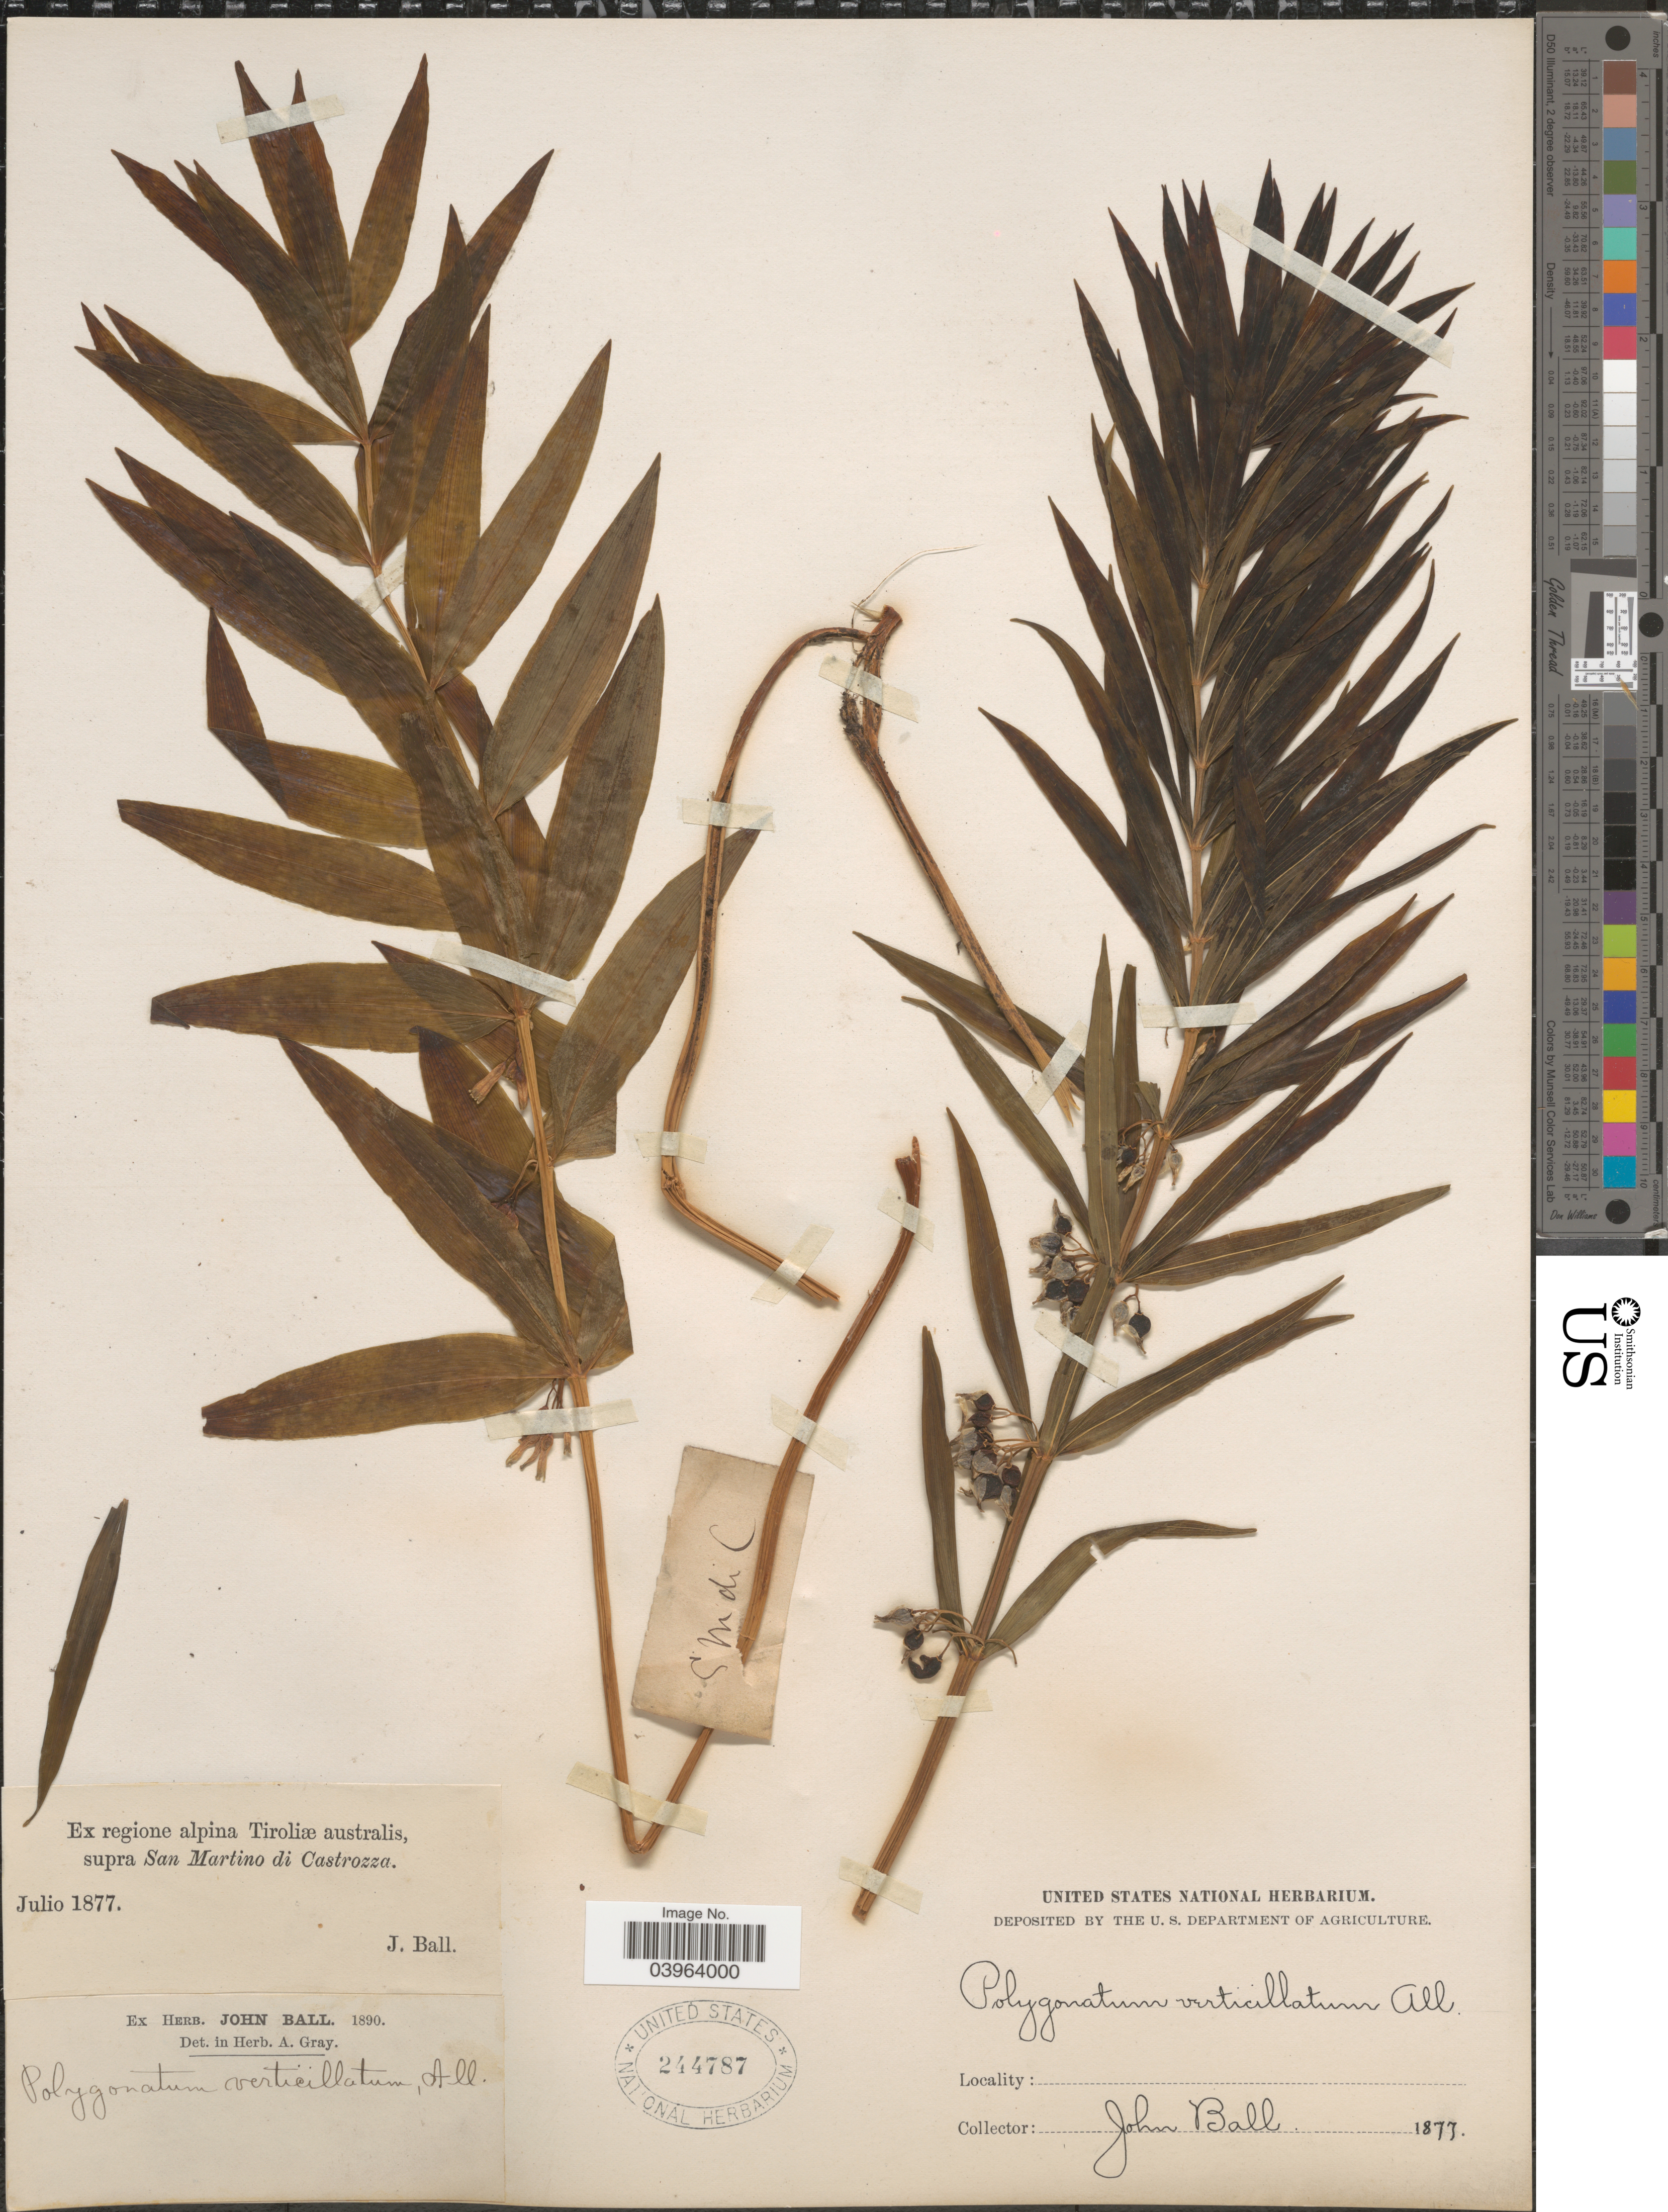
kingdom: Plantae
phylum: Tracheophyta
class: Liliopsida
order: Asparagales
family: Asparagaceae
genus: Polygonatum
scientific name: Polygonatum verticillatum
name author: (L.) All.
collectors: J. Ball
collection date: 1877-07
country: Italy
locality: Ex regione alpina Tiroliæ australis, supra San Martino di Castrozza.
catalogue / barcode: US 244787